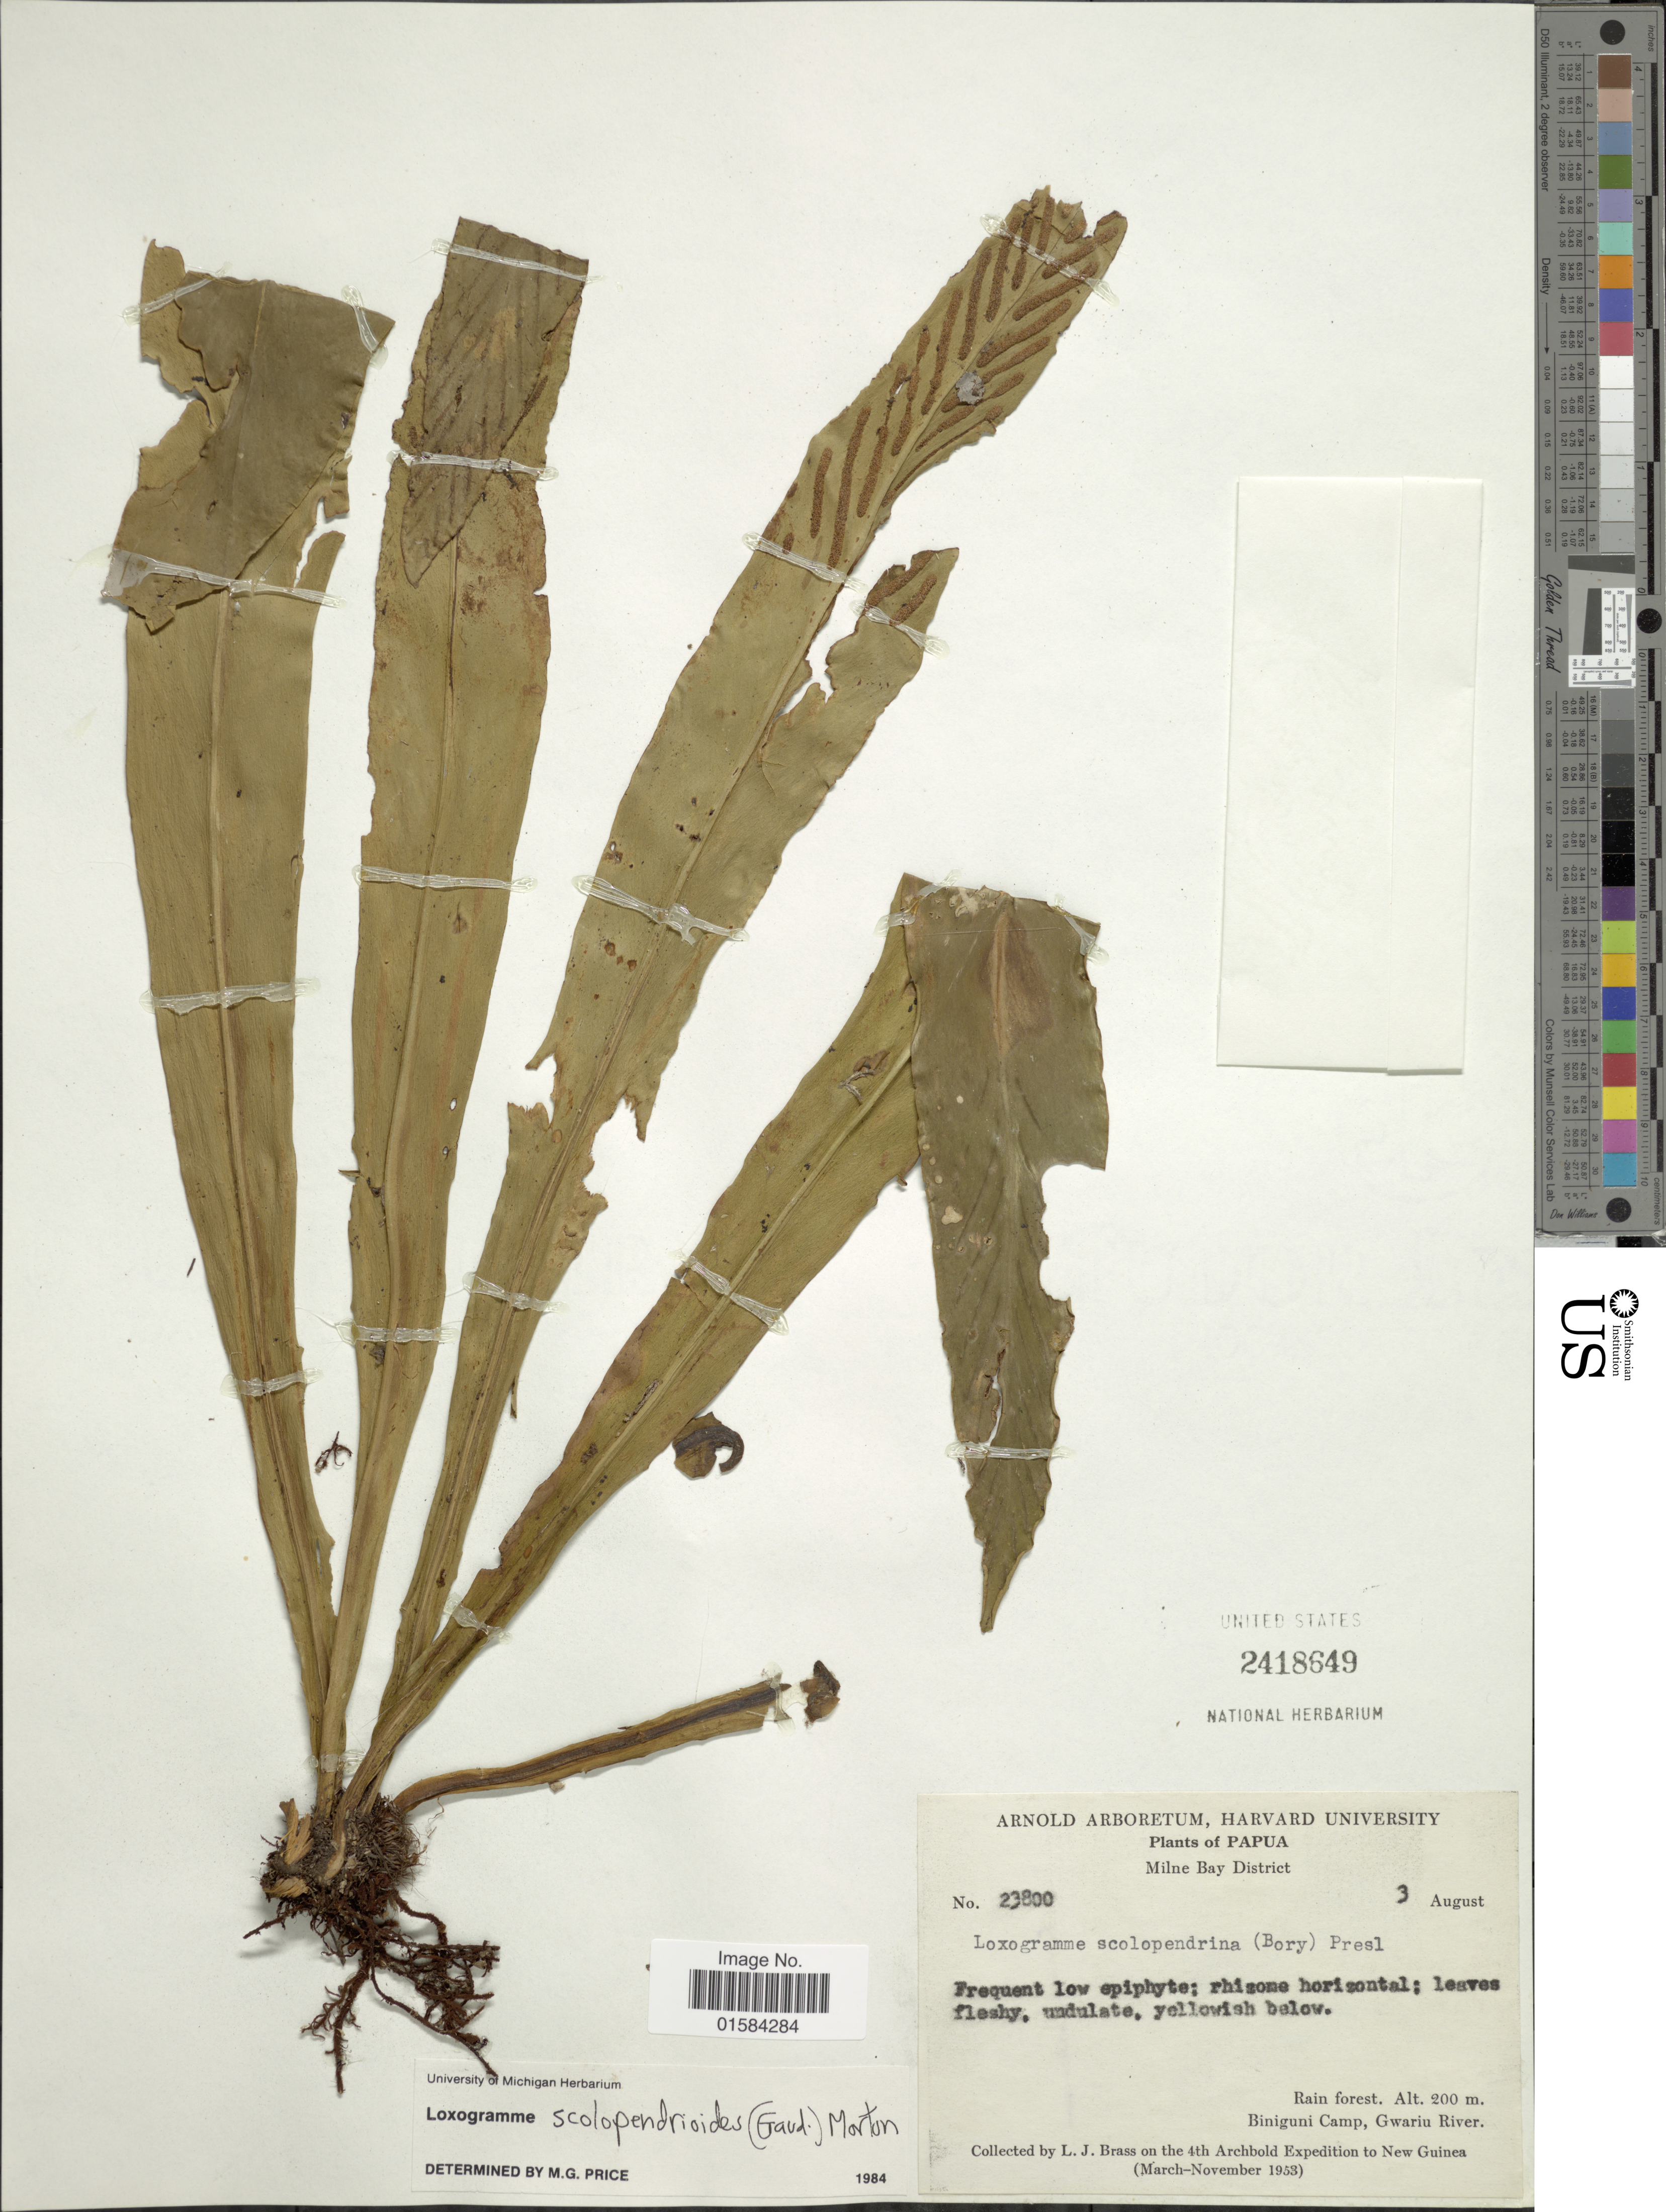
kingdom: Plantae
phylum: Tracheophyta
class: Polypodiopsida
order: Polypodiales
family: Polypodiaceae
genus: Loxogramme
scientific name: Loxogramme scolopendrioides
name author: (Gaudich.) C.V. Morton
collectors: L. J. Brass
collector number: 23800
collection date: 1853-08-03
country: Papua New Guinea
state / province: Milne Bay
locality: Papua, Milne Bay District, Rain forest, Biniguni Camp, Gwariu River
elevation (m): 200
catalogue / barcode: US 2418649